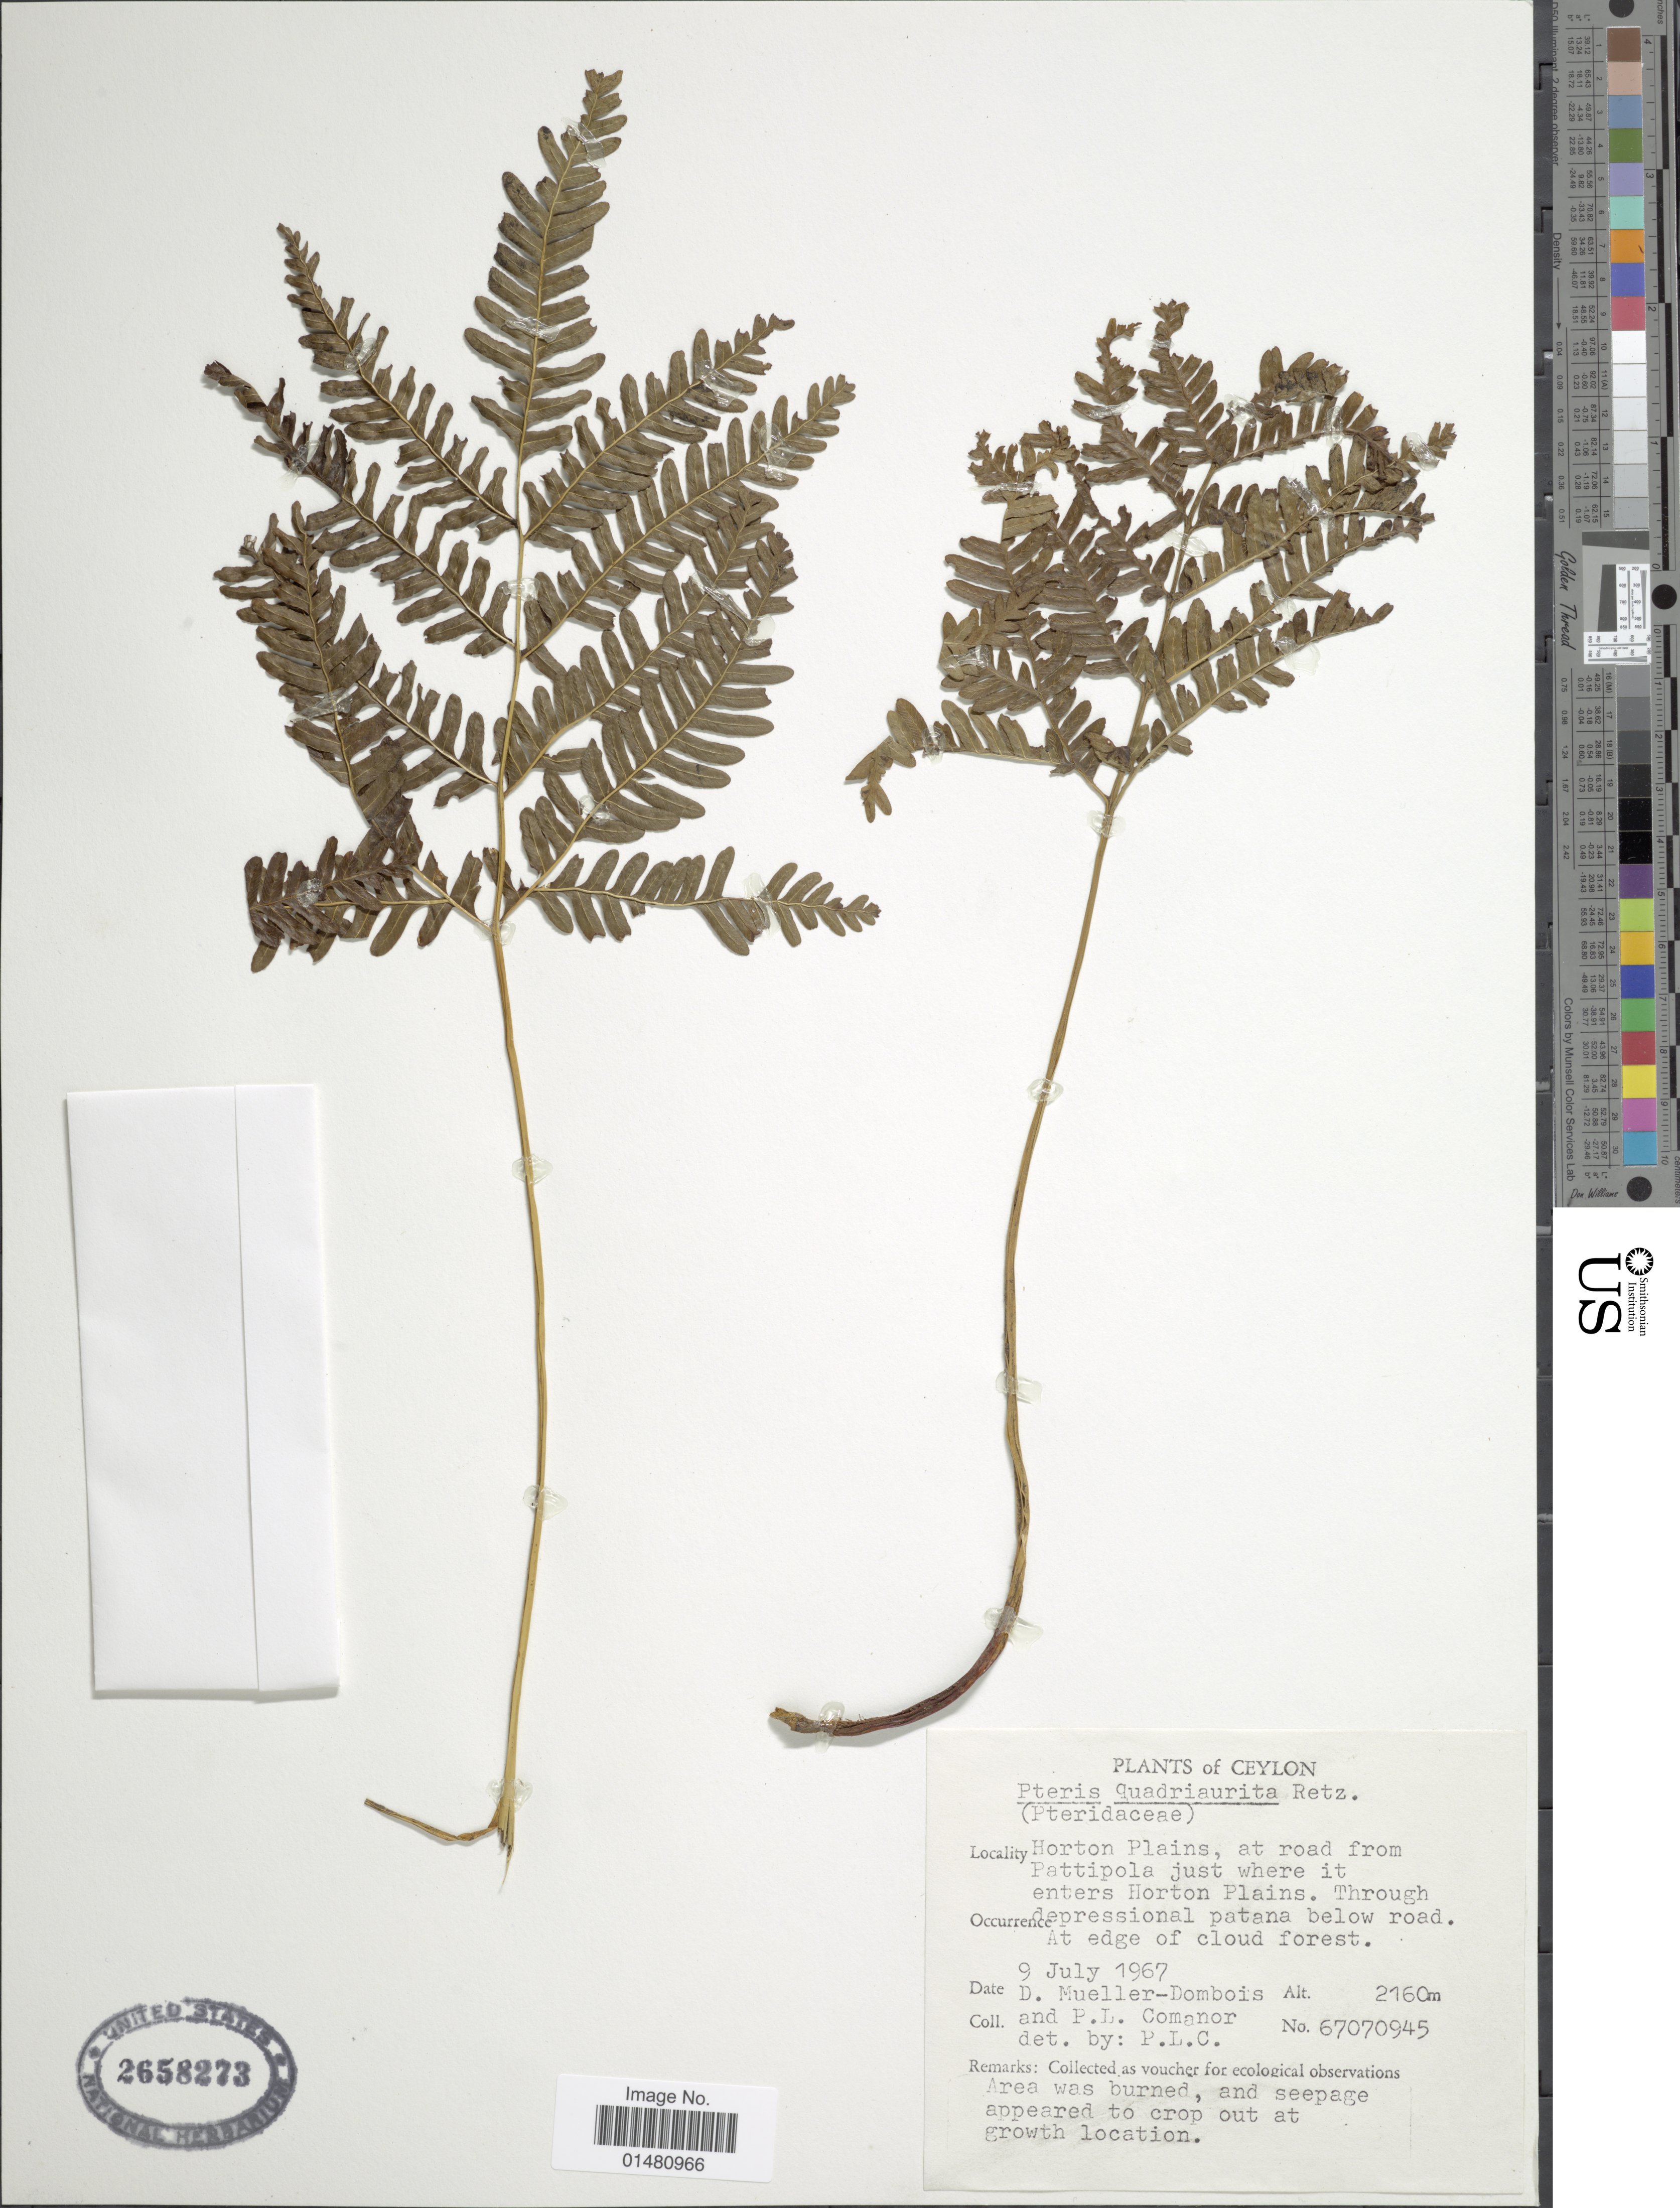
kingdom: Plantae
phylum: Tracheophyta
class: Polypodiopsida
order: Polypodiales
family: Pteridaceae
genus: Pteris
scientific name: Pteris quadriaurita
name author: Retz.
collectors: D. Mueller-Dombois & P. Comanor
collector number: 67070945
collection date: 1967-07-09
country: Sri Lanka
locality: Ceylon, Horton Plains, at road from Pattipola just where it enters Horton PLains. Through depressional patana below road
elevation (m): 2160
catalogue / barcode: US 2658273